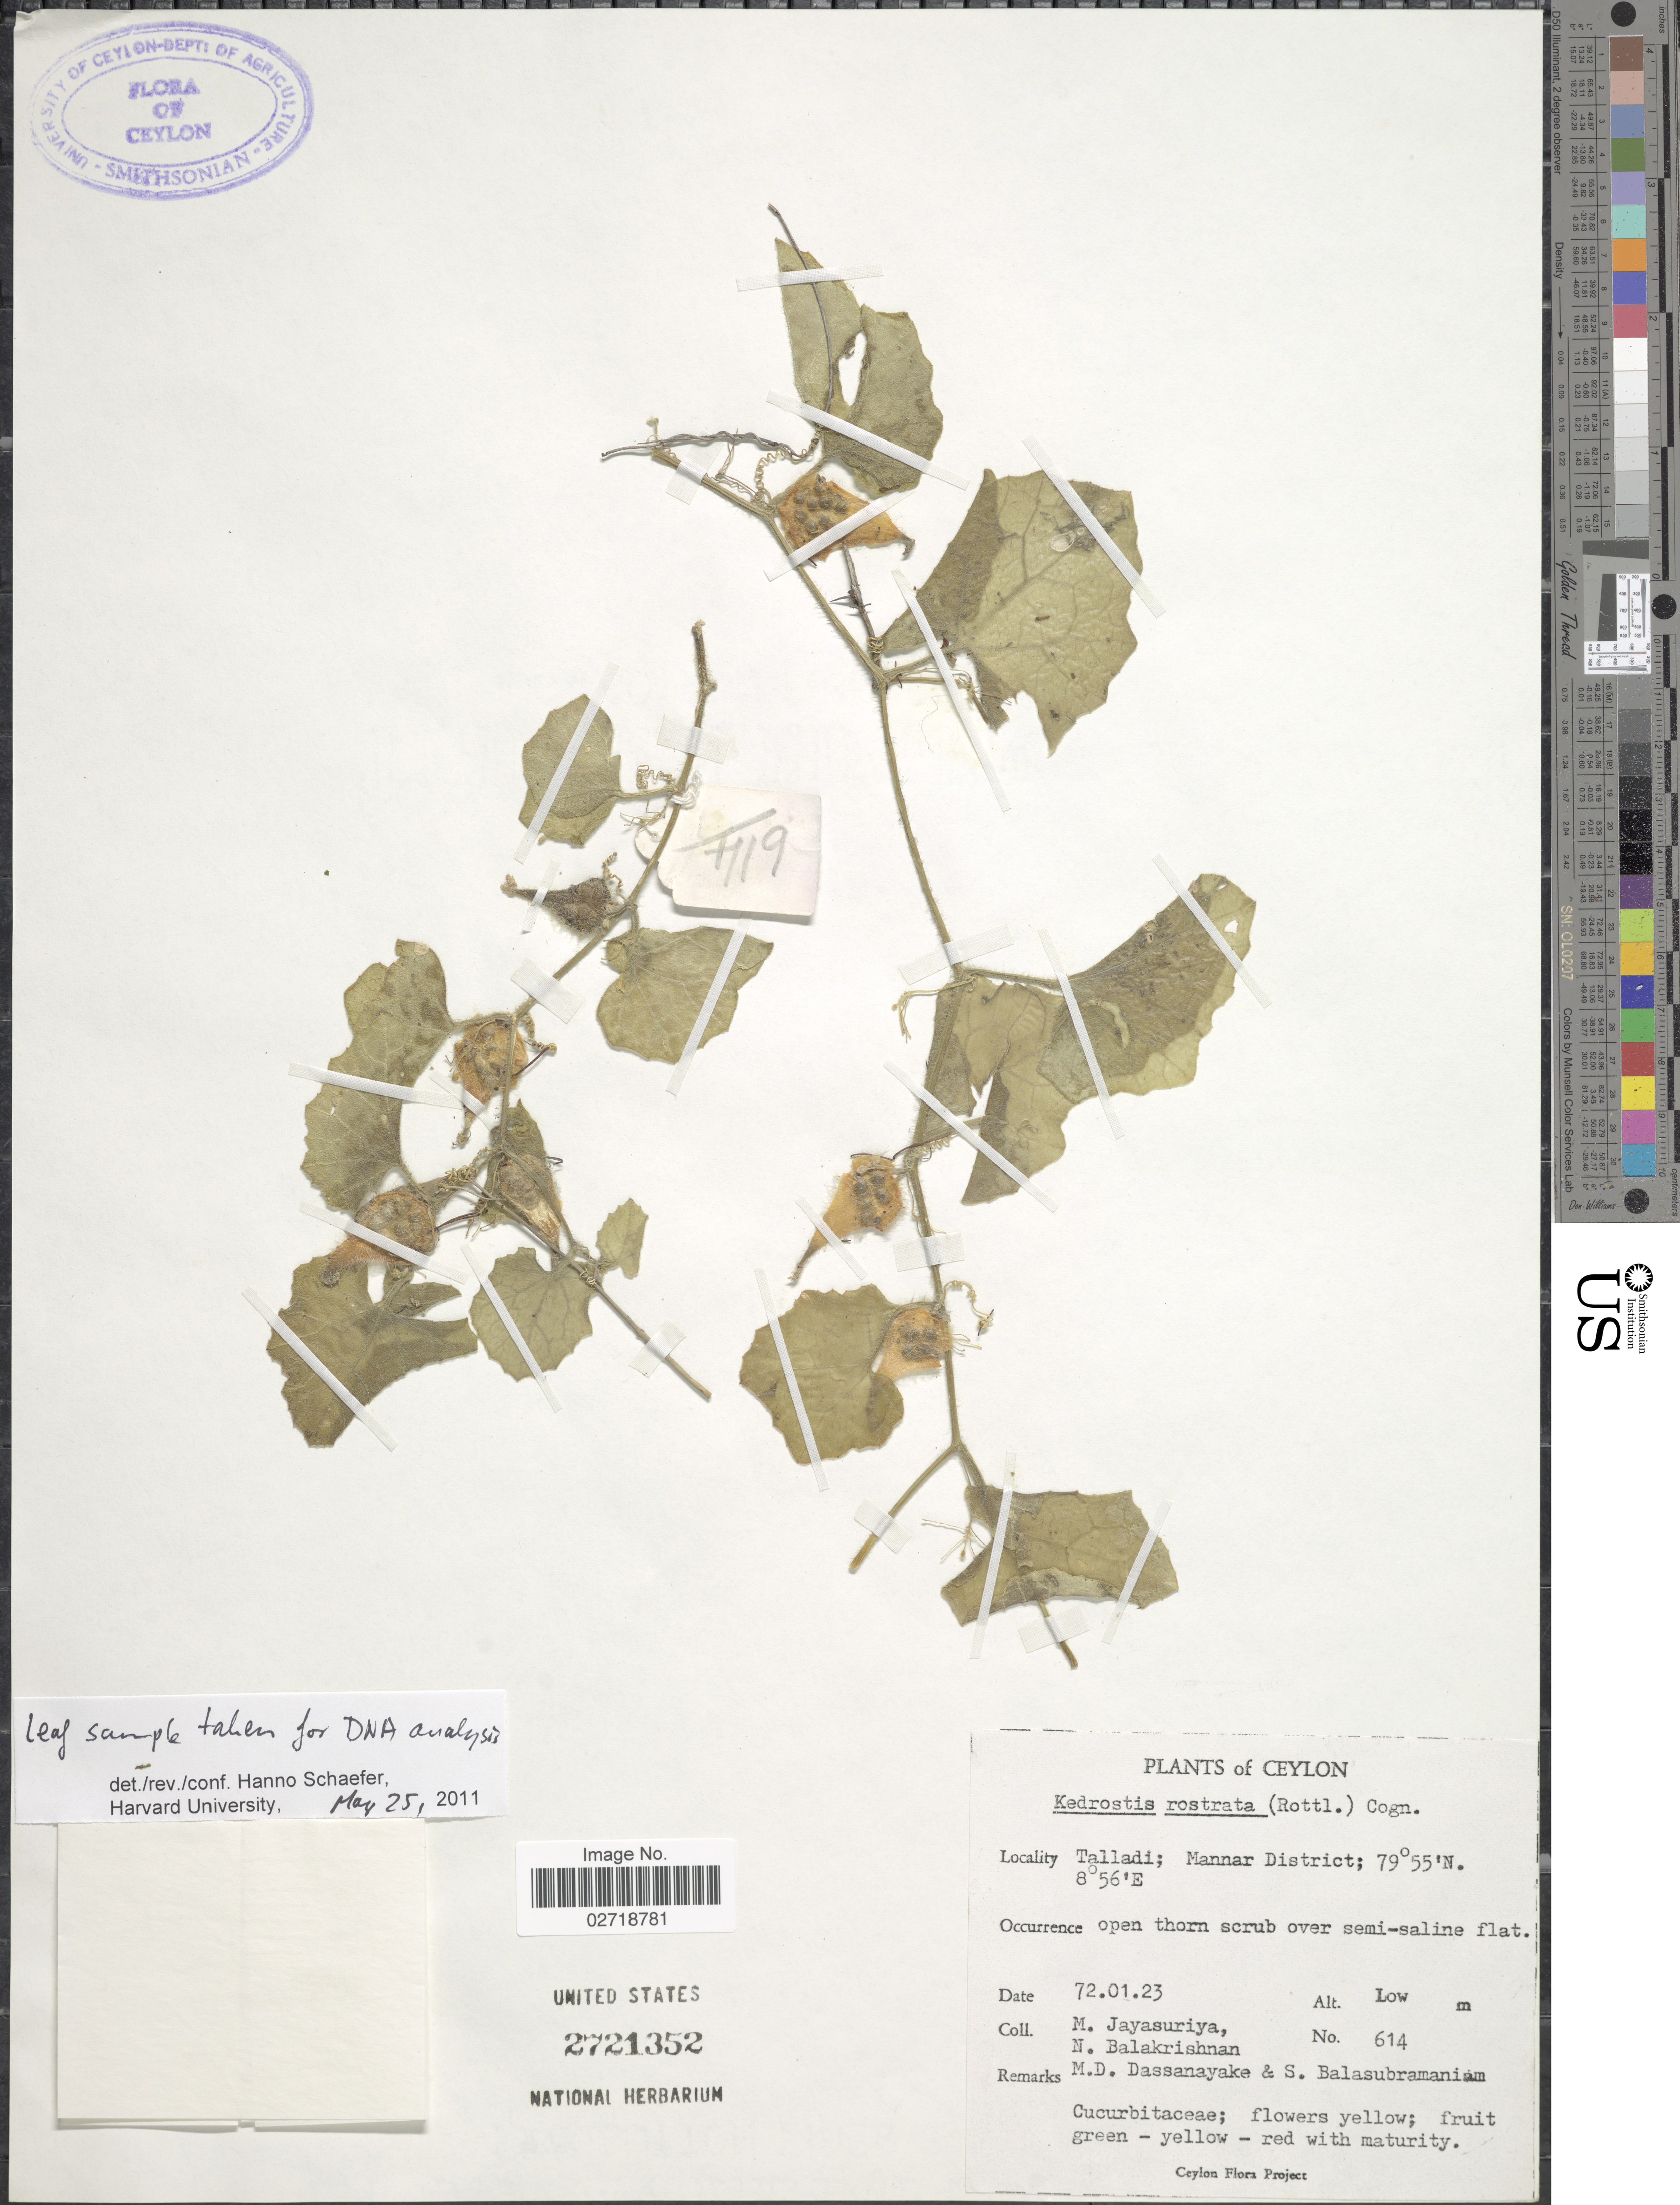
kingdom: Plantae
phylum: Tracheophyta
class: Magnoliopsida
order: Cucurbitales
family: Cucurbitaceae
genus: Kedrostis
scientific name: Kedrostis rostrata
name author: (Roth) Cogn.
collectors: M. Jayasuriya, N. Balakrishnan, M. D. Dassanayake & S. Balasubramaniam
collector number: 614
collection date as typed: Transcribed d/m/y: 23/1/72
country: Sri Lanka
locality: Talladi; Mannar District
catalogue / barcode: US 2721352